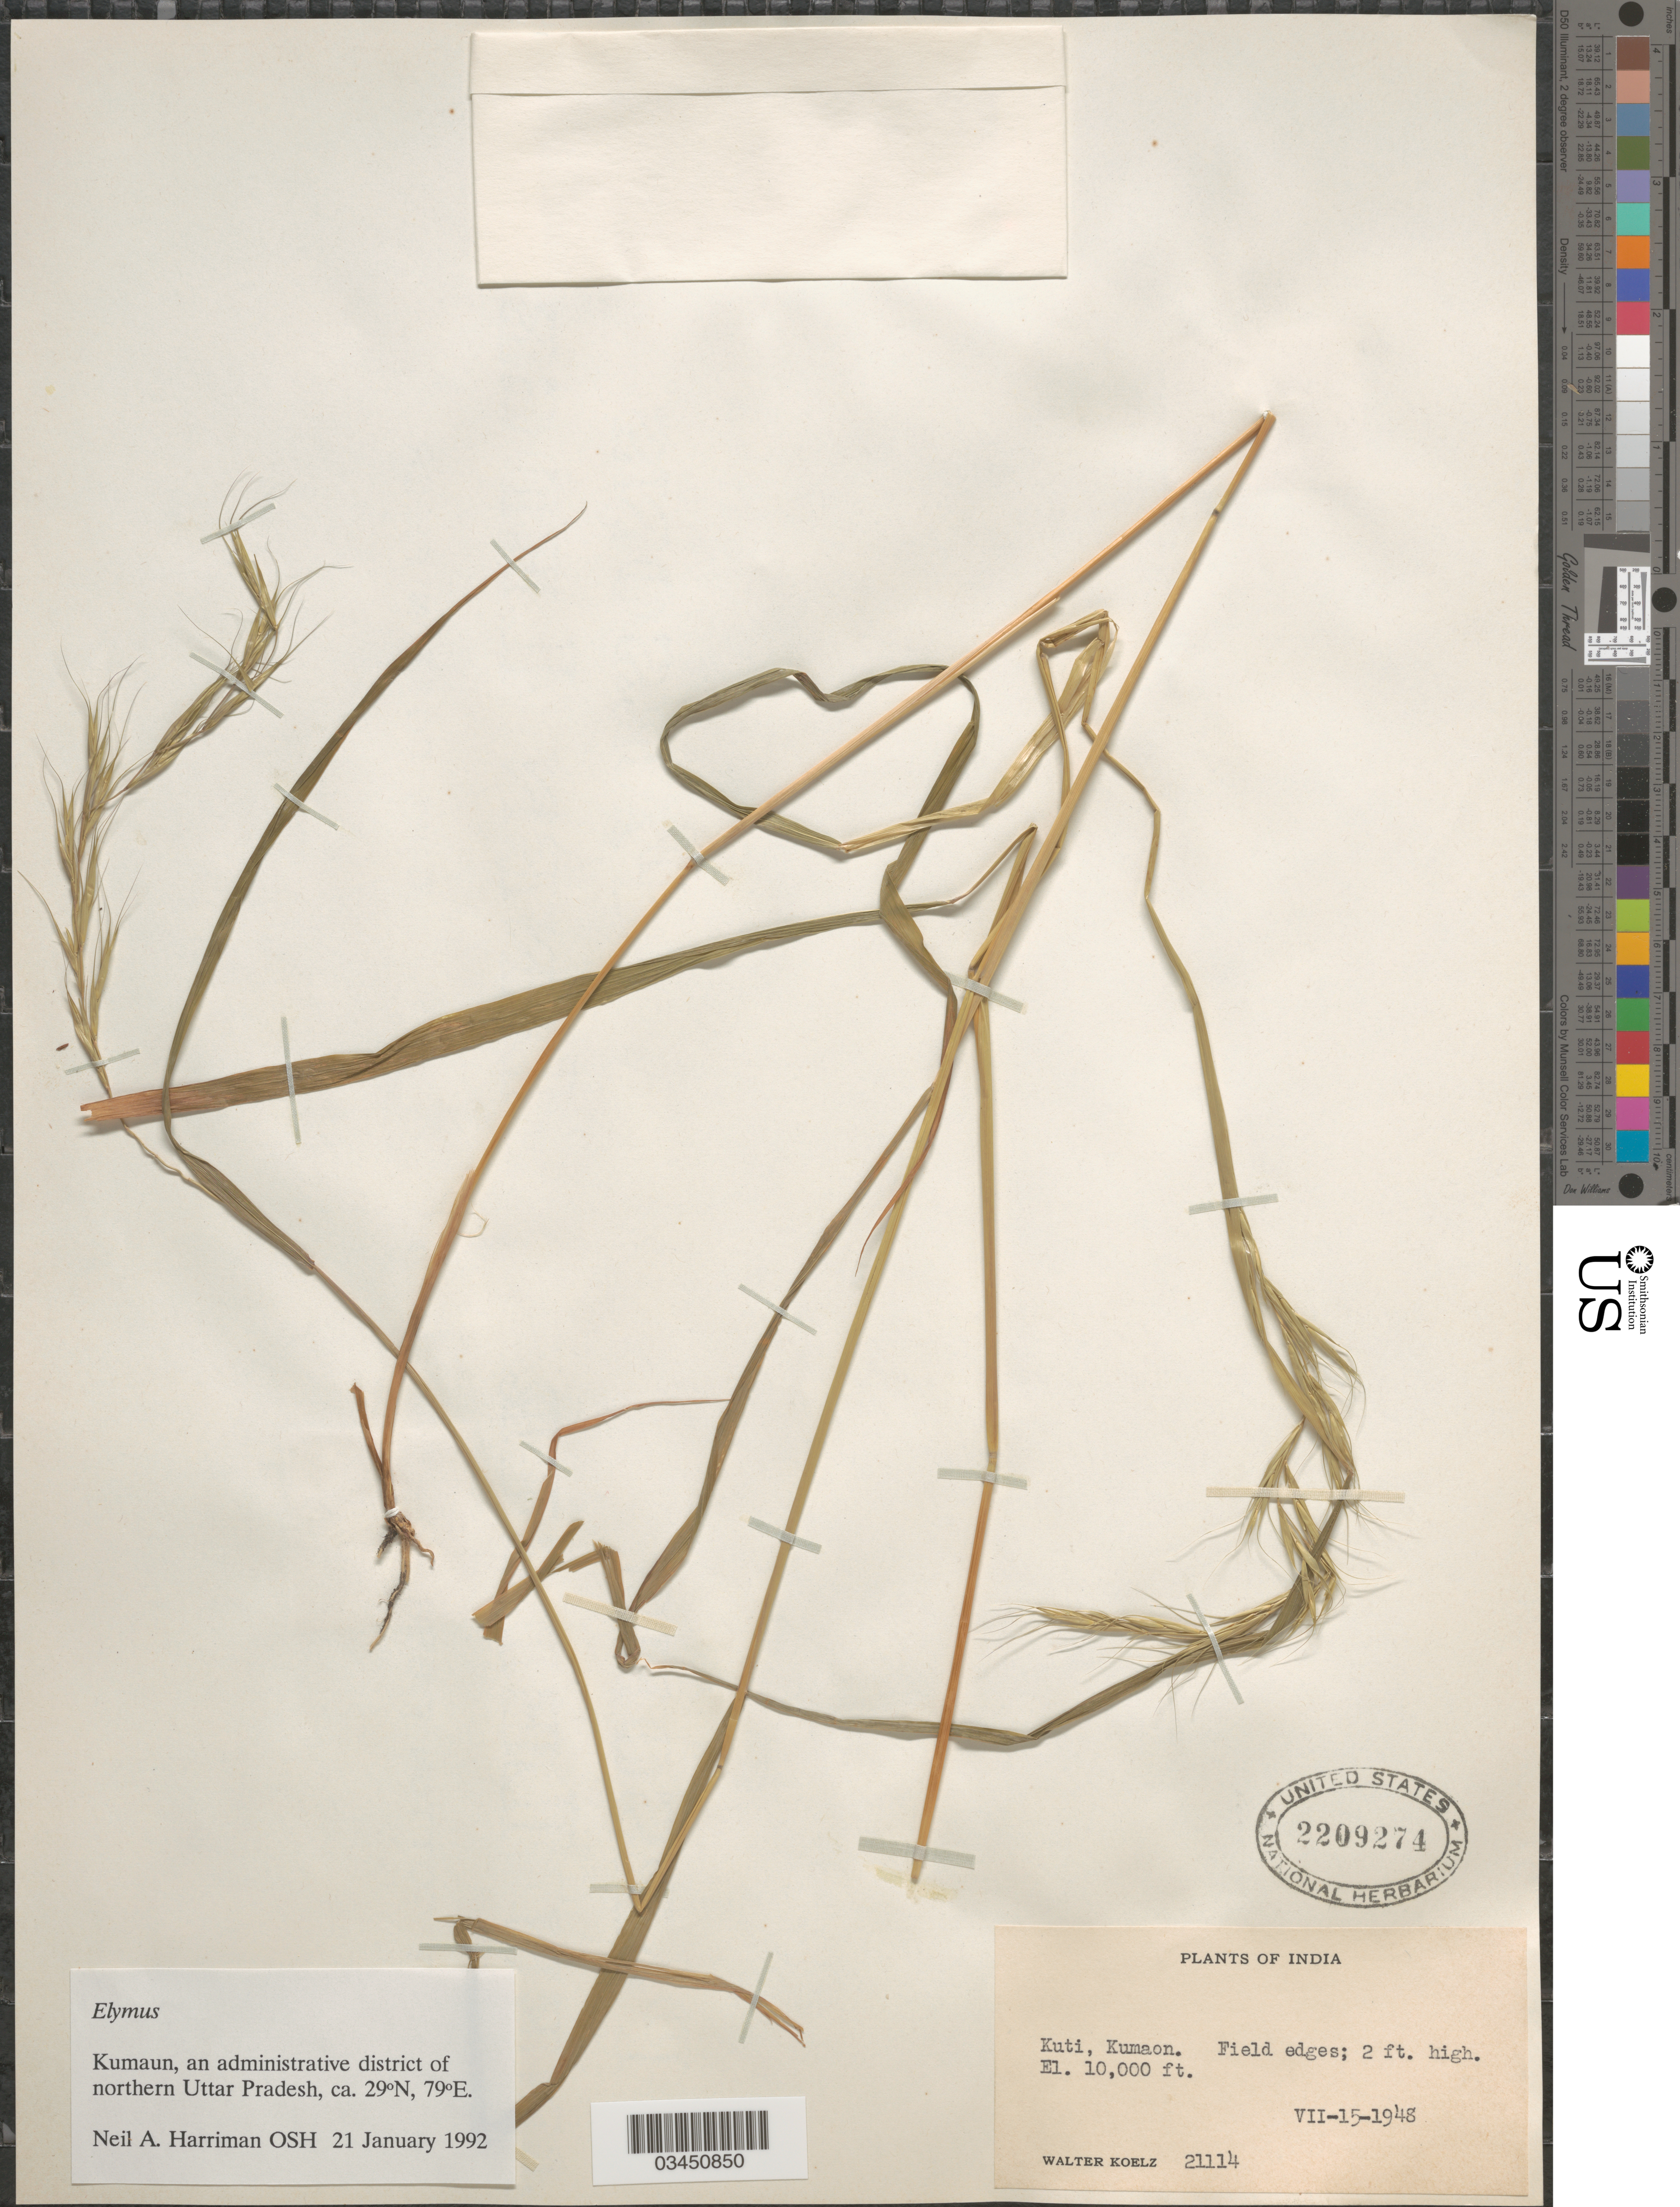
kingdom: Plantae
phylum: Tracheophyta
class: Liliopsida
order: Poales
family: Poaceae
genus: Elymus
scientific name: Elymus sp.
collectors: W. N. Koelz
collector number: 21114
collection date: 1948-07-15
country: India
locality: Kuti, Kumaon. Field edges.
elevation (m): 3048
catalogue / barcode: US 2209274